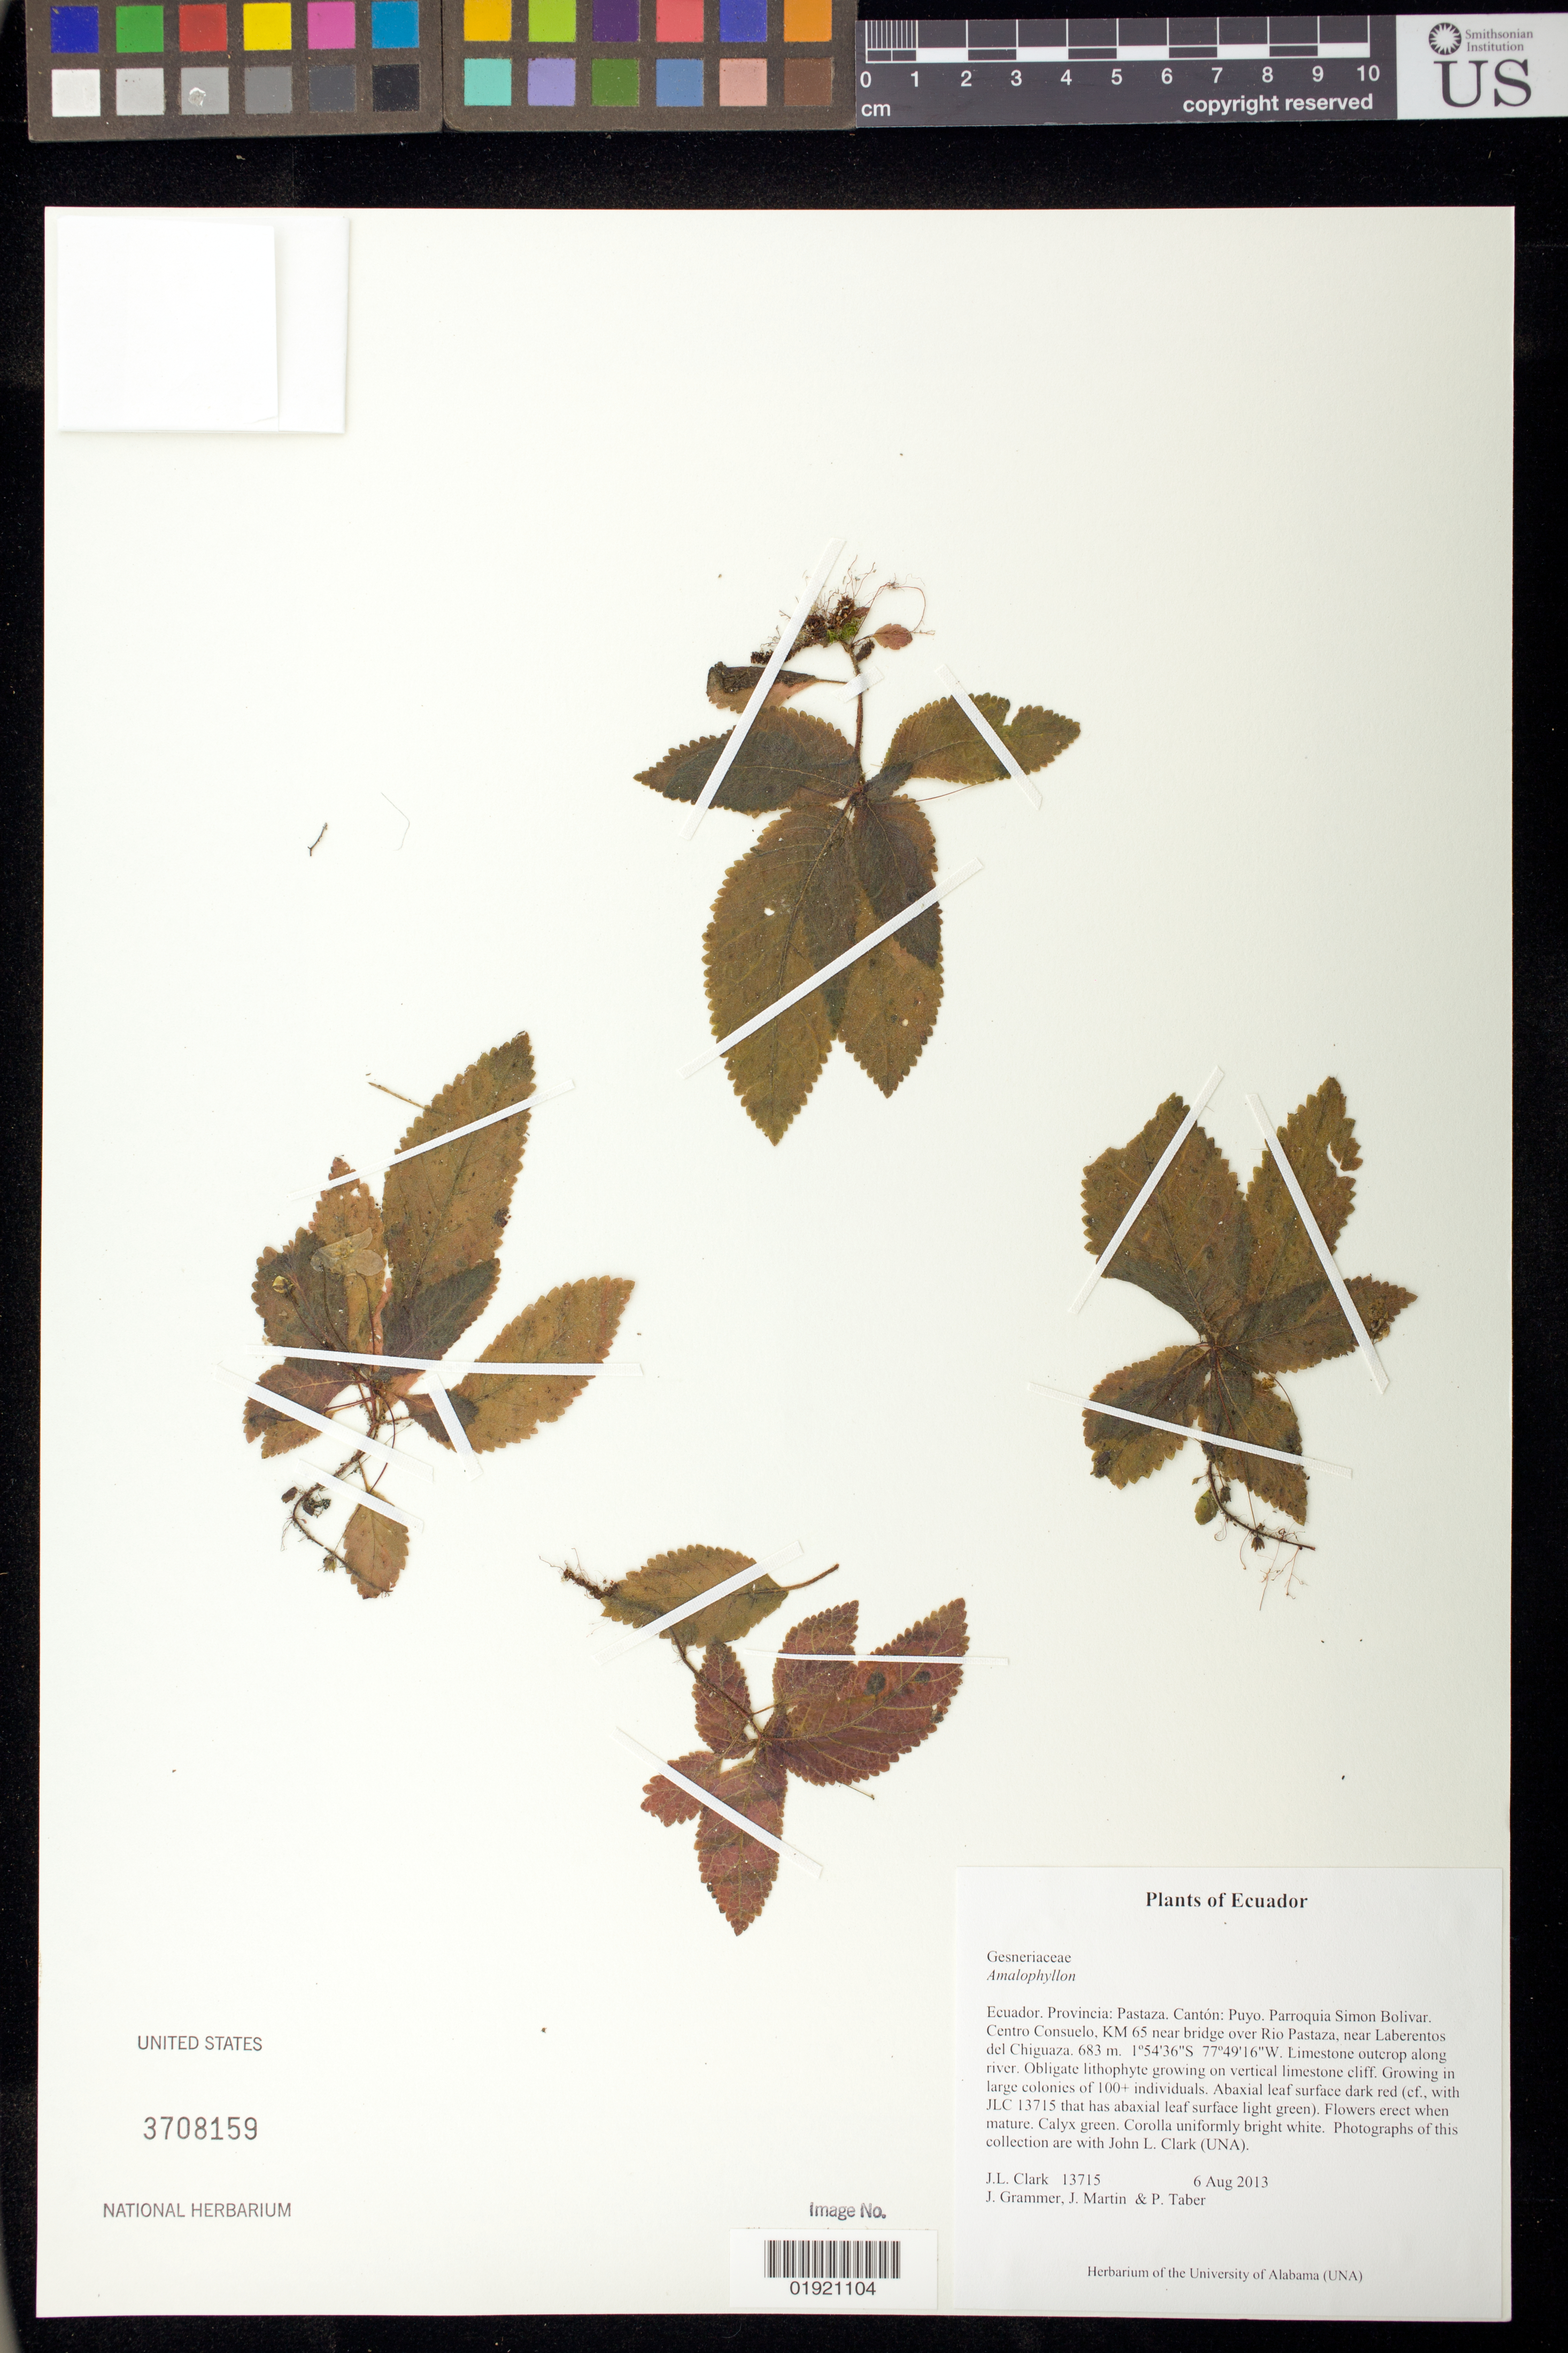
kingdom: Plantae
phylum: Tracheophyta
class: Magnoliopsida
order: Lamiales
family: Gesneriaceae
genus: Amalophyllon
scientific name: Amalophyllon sp.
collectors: J. L. Clark, J. Grammer, J. Martin & P. Taber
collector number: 13715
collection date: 2013-08-06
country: Ecuador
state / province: Pastaza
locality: Canton: Puyo. Parroquia Simon Bolivar. Centro Consuelo, KM 65 near bridge over Rio Pastaza, near Laberentos del Chiguaza.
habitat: Limestone outcrop along river. Growing in large colonies of 100+ individuals.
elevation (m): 683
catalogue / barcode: US 3708159